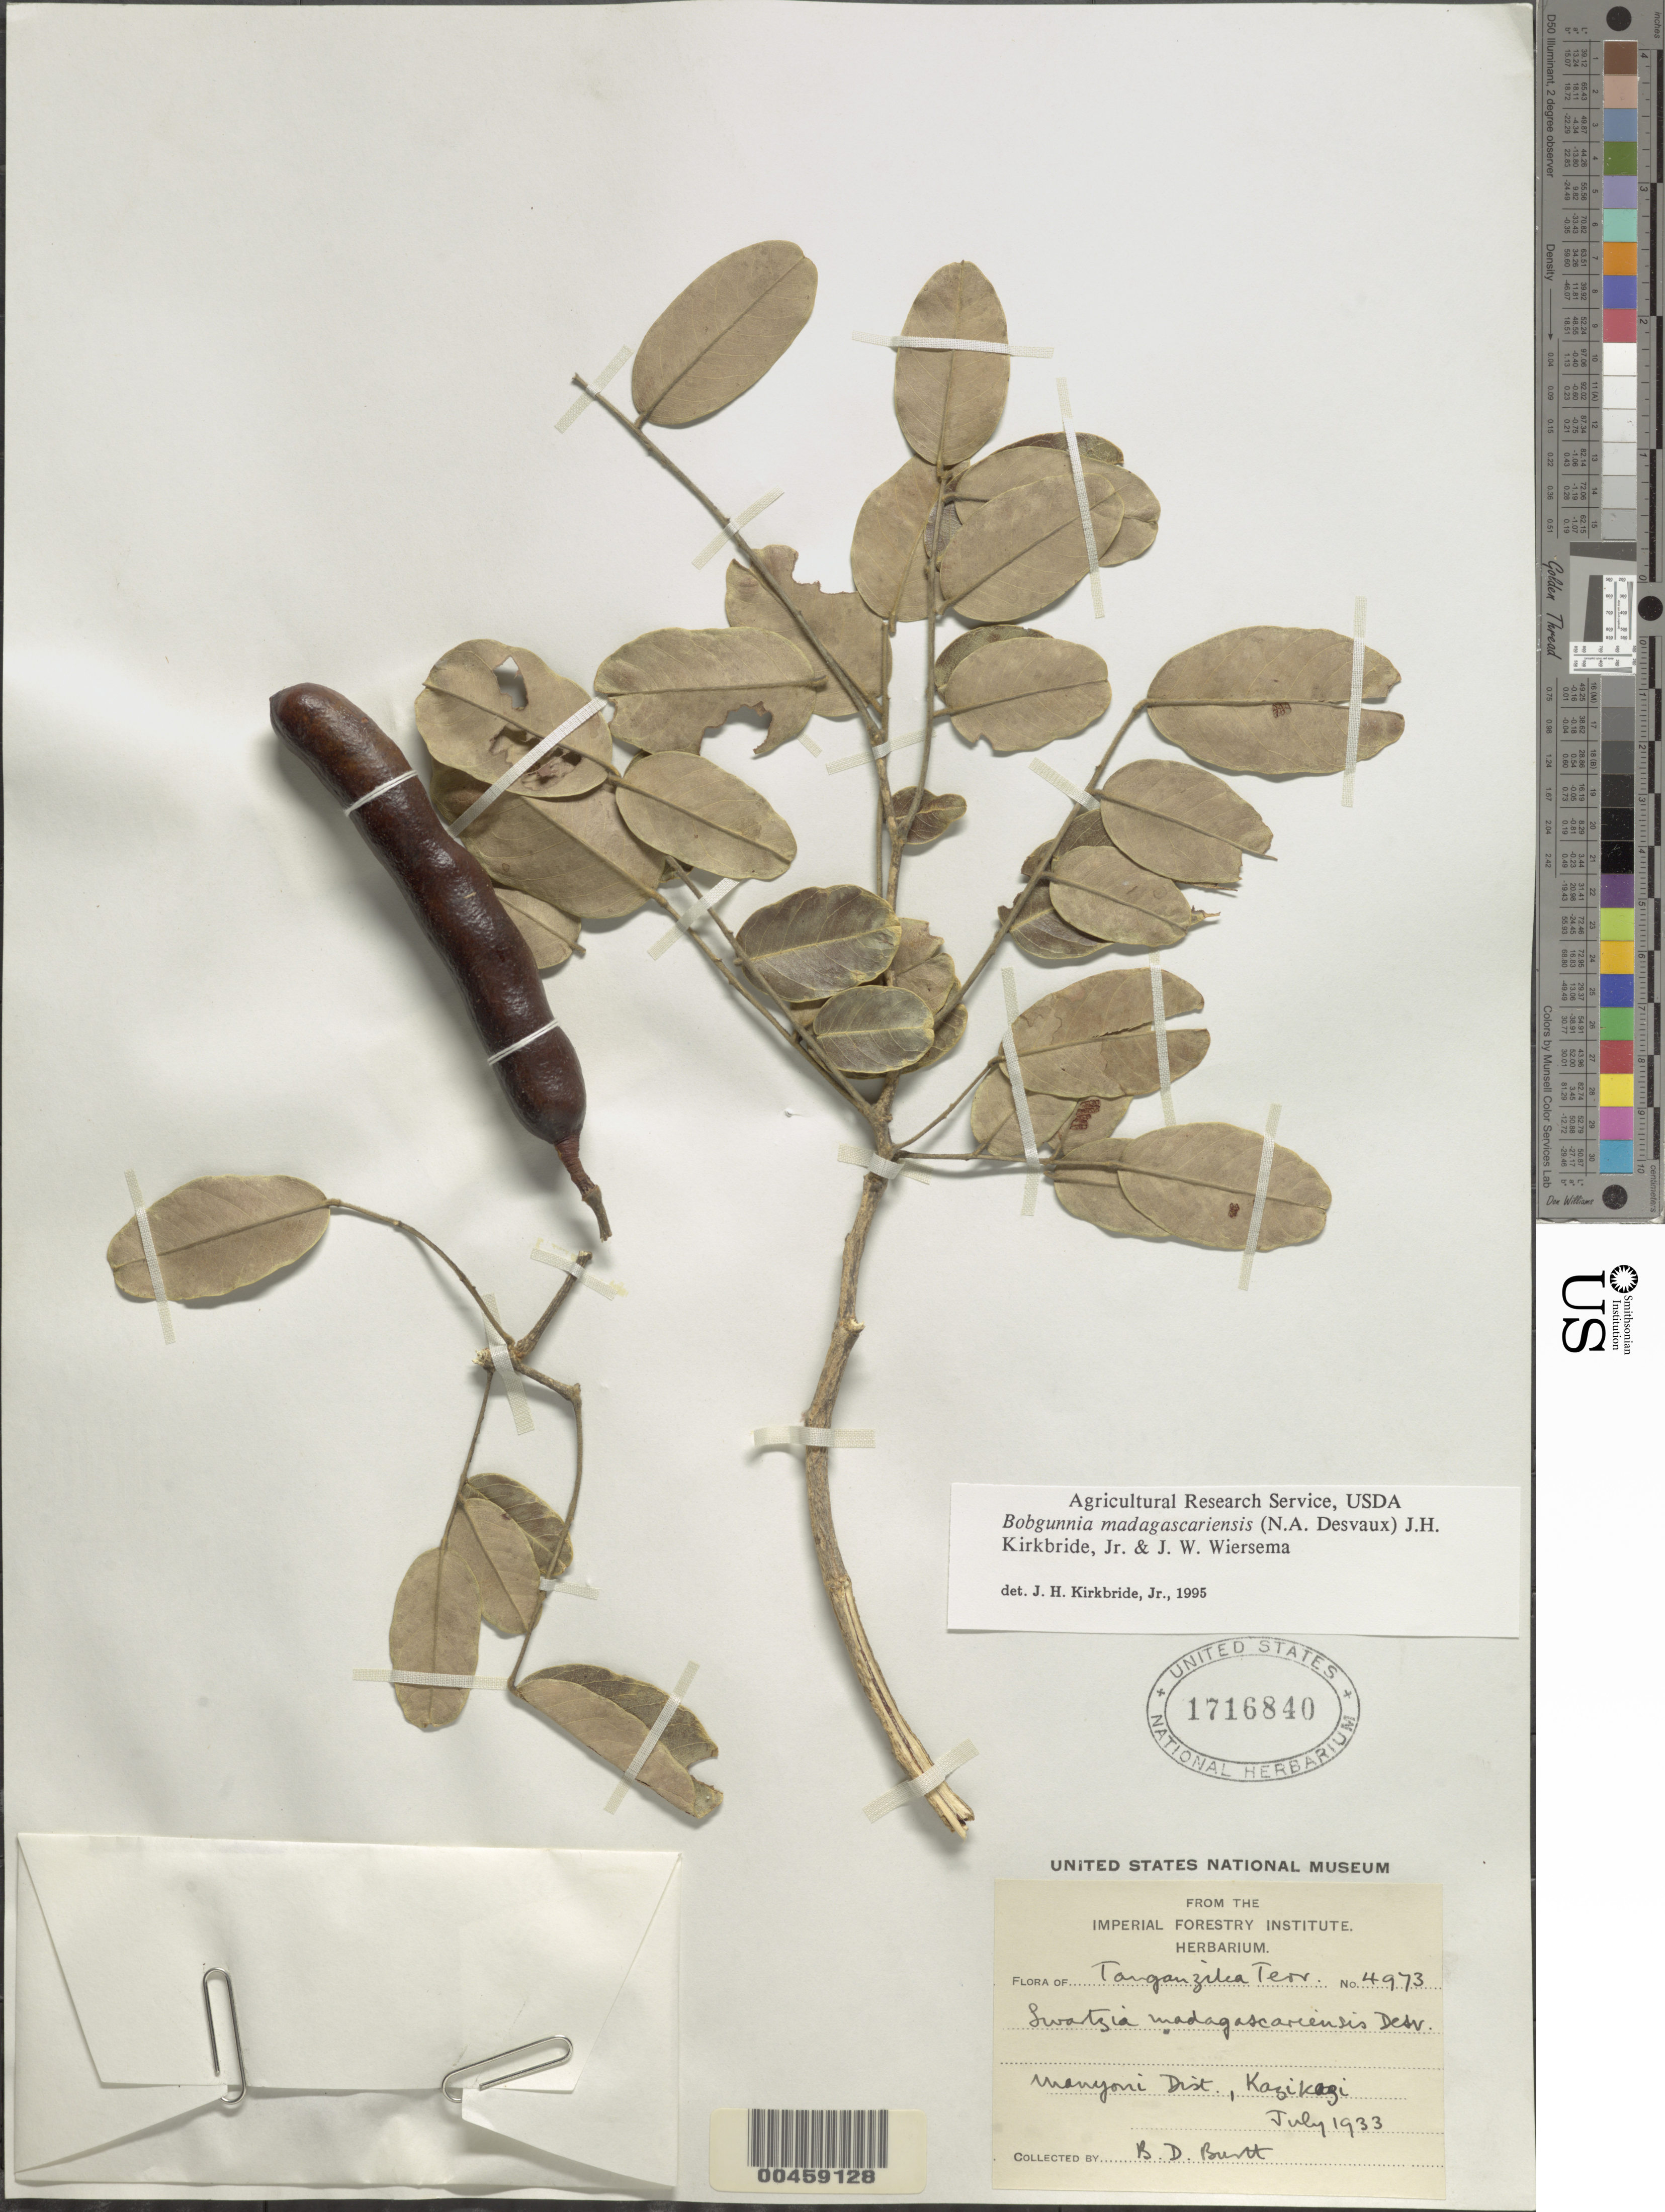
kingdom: Plantae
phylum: Tracheophyta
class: Magnoliopsida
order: Fabales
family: Fabaceae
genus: Bobgunnia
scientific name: Bobgunnia madagascarensis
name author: (Desv.) J.H. Kirkbr. & Wiersema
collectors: B. D. Burtt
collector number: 4973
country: Tanzania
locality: Kazikazi; manyoni dist.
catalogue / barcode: US 1716840